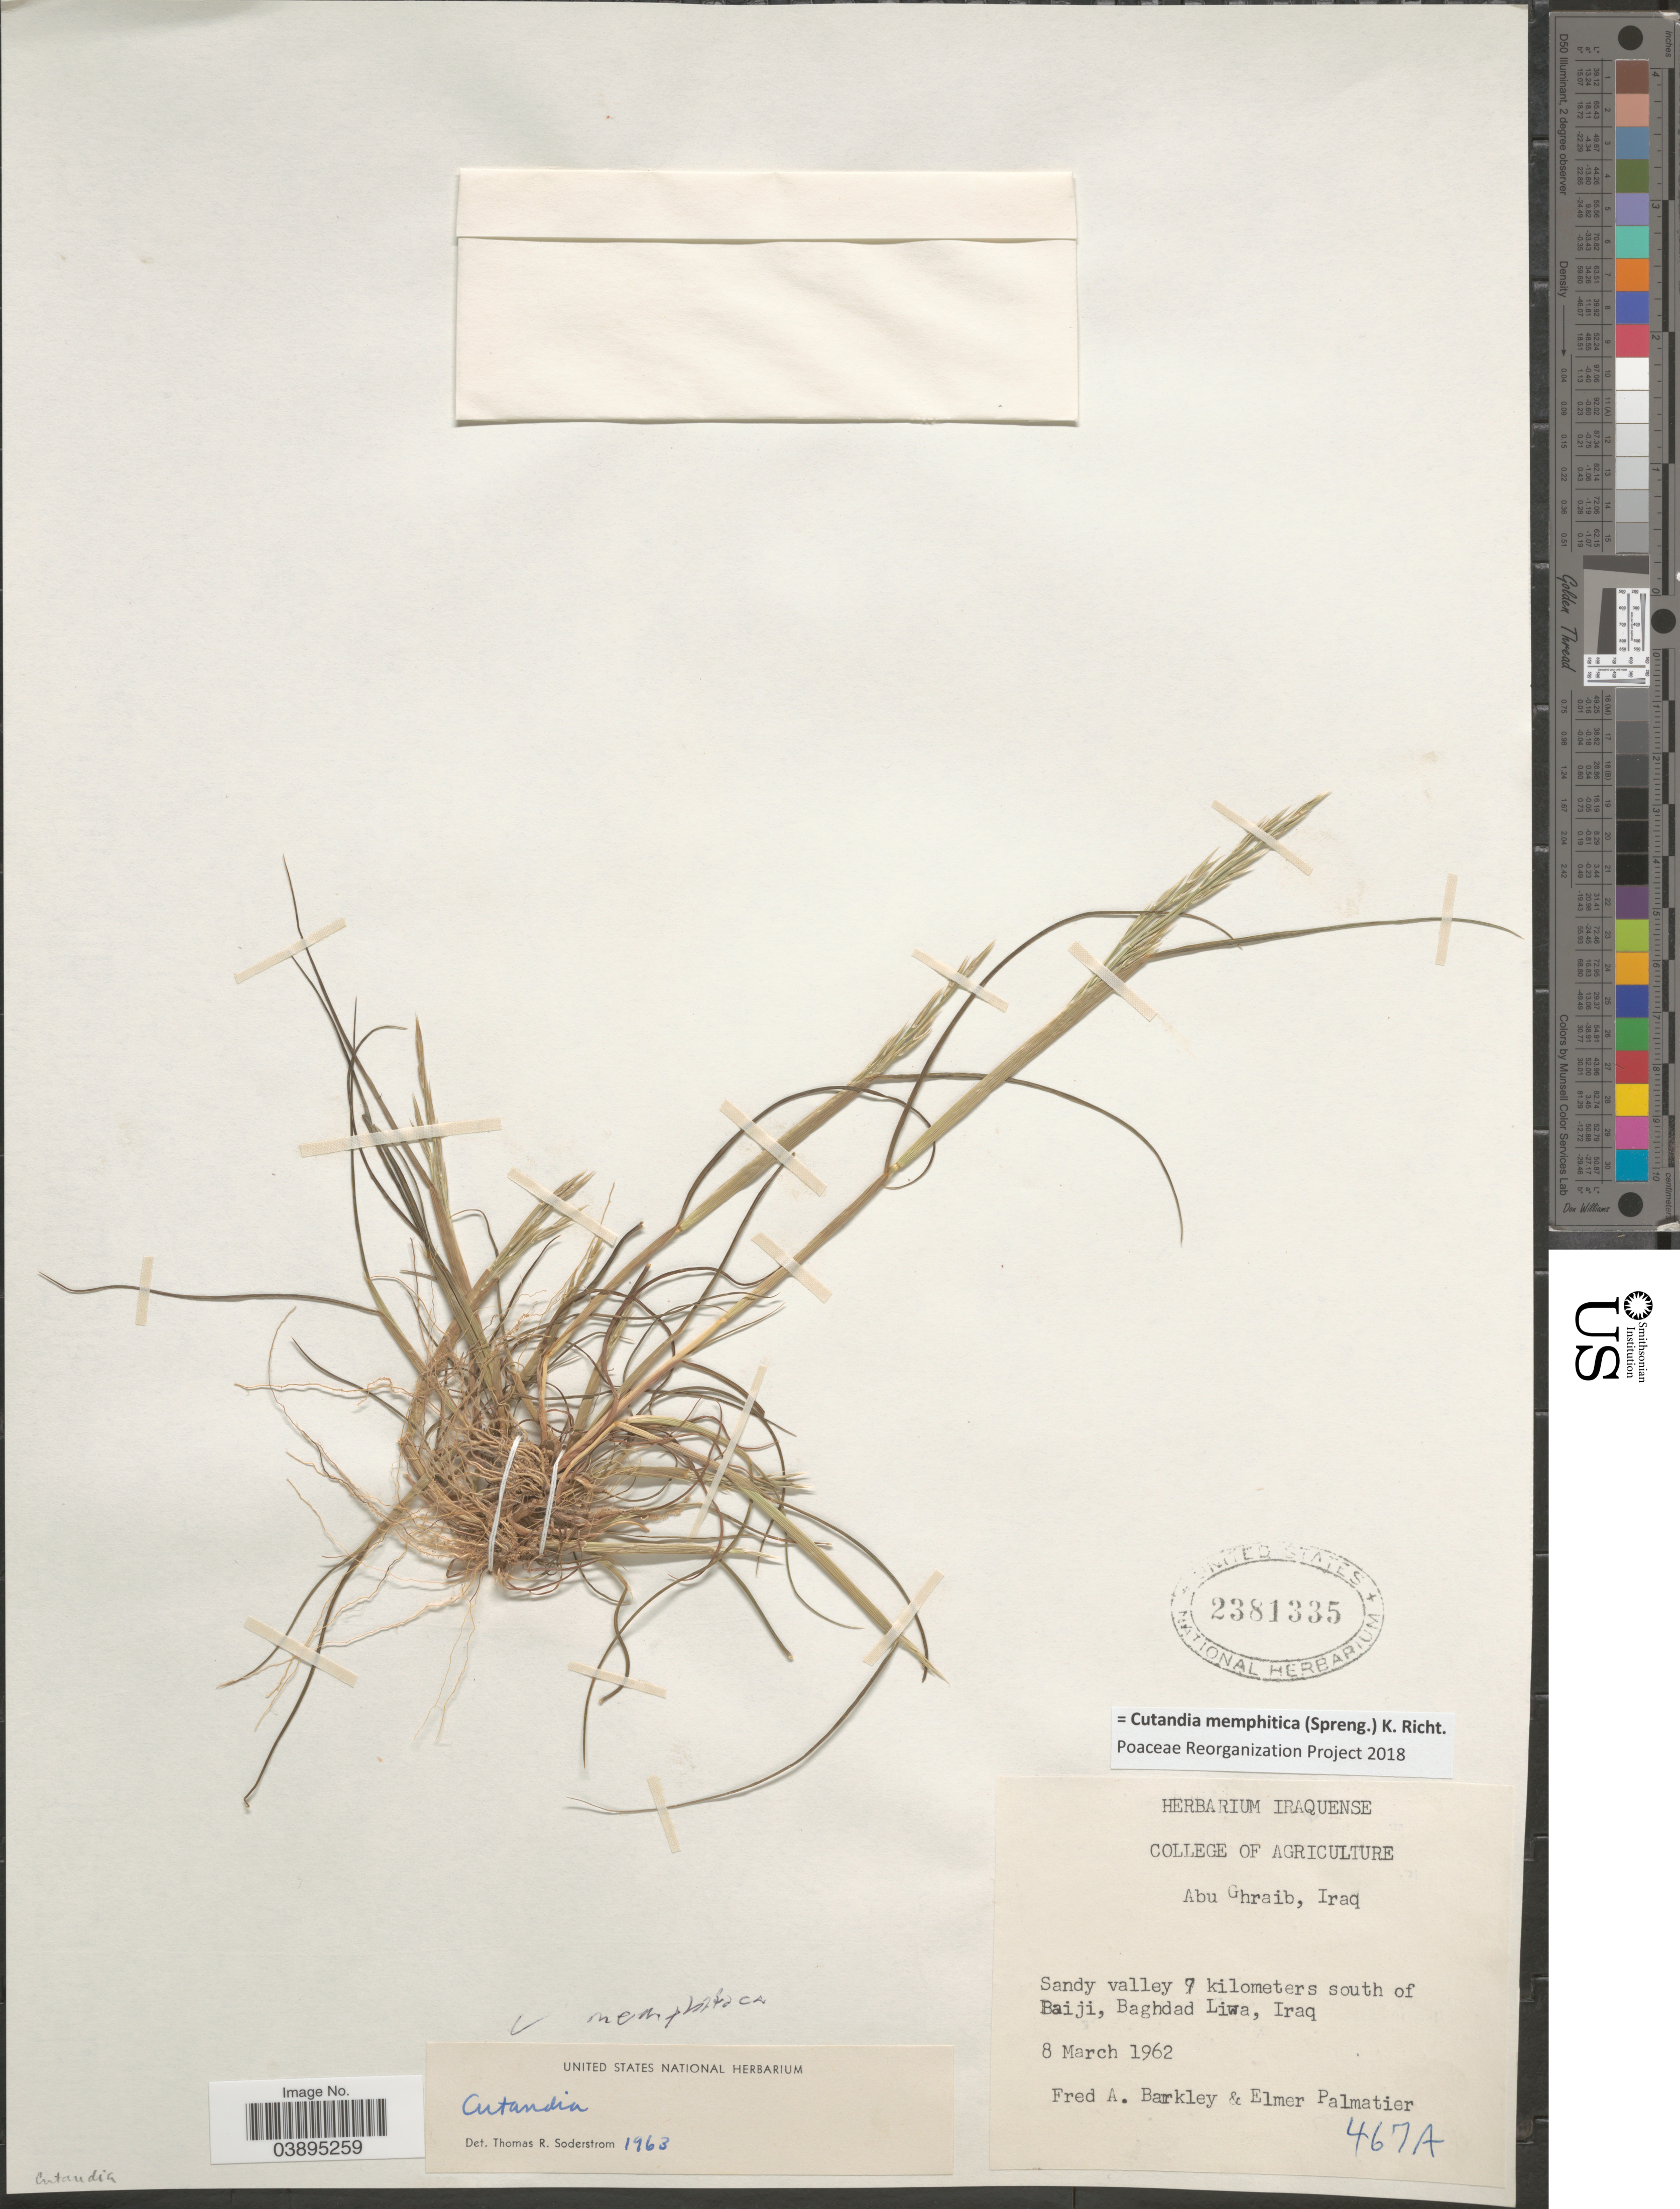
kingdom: Plantae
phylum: Tracheophyta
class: Liliopsida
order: Poales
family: Poaceae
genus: Cutandia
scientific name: Cutandia memphitica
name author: (Spreng.) K. Richt.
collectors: F. A. Barkley & E. Palmatier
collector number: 467A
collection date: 1962-03-08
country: Iraq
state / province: Baghdad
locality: Sandy valley 7 kilometers south of Baiji, Baghdad Liwa.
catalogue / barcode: US 2381335